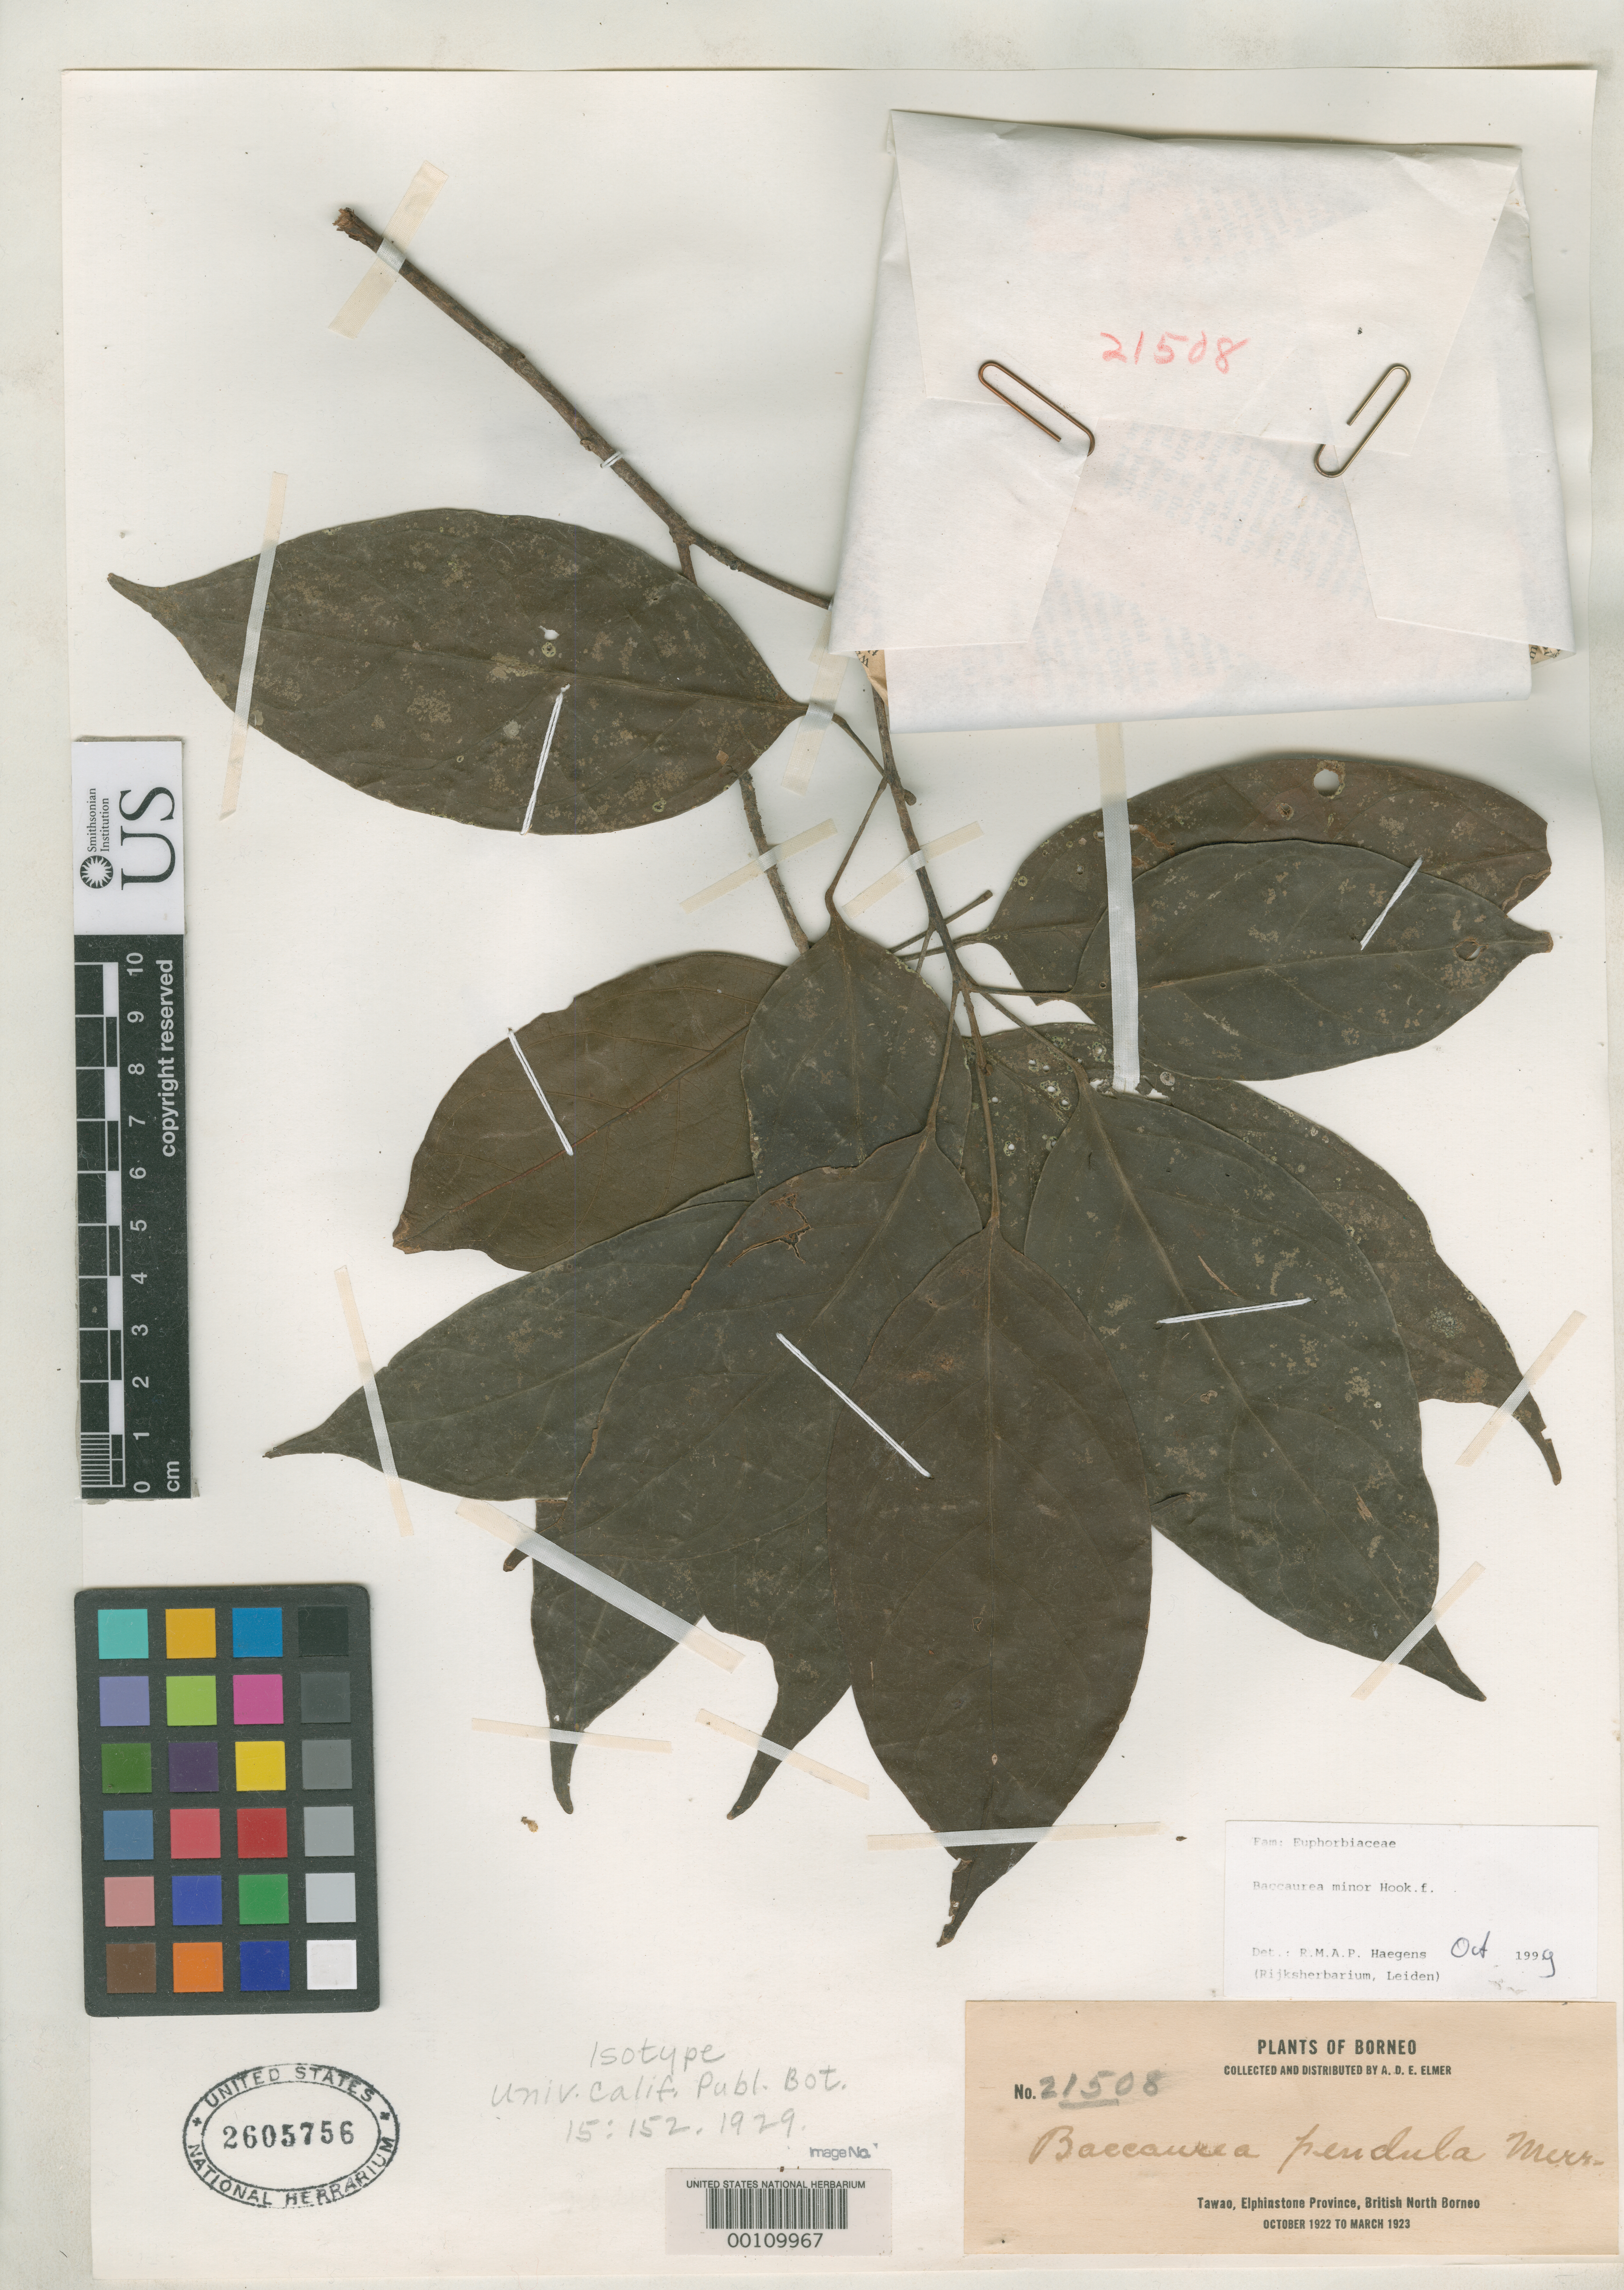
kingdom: Plantae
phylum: Tracheophyta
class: Magnoliopsida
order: Malpighiales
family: Phyllanthaceae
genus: Baccaurea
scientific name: Baccaurea pendula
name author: Merr.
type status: Isotype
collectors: A. D. E. Elmer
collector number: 21508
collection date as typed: Oct 1922 to -- Mar 1923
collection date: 1922-10/1923-03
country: Malaysia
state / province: Sabah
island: Borneo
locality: Tawao, Elphinstone Province, British North Borneo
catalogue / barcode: US 2605756